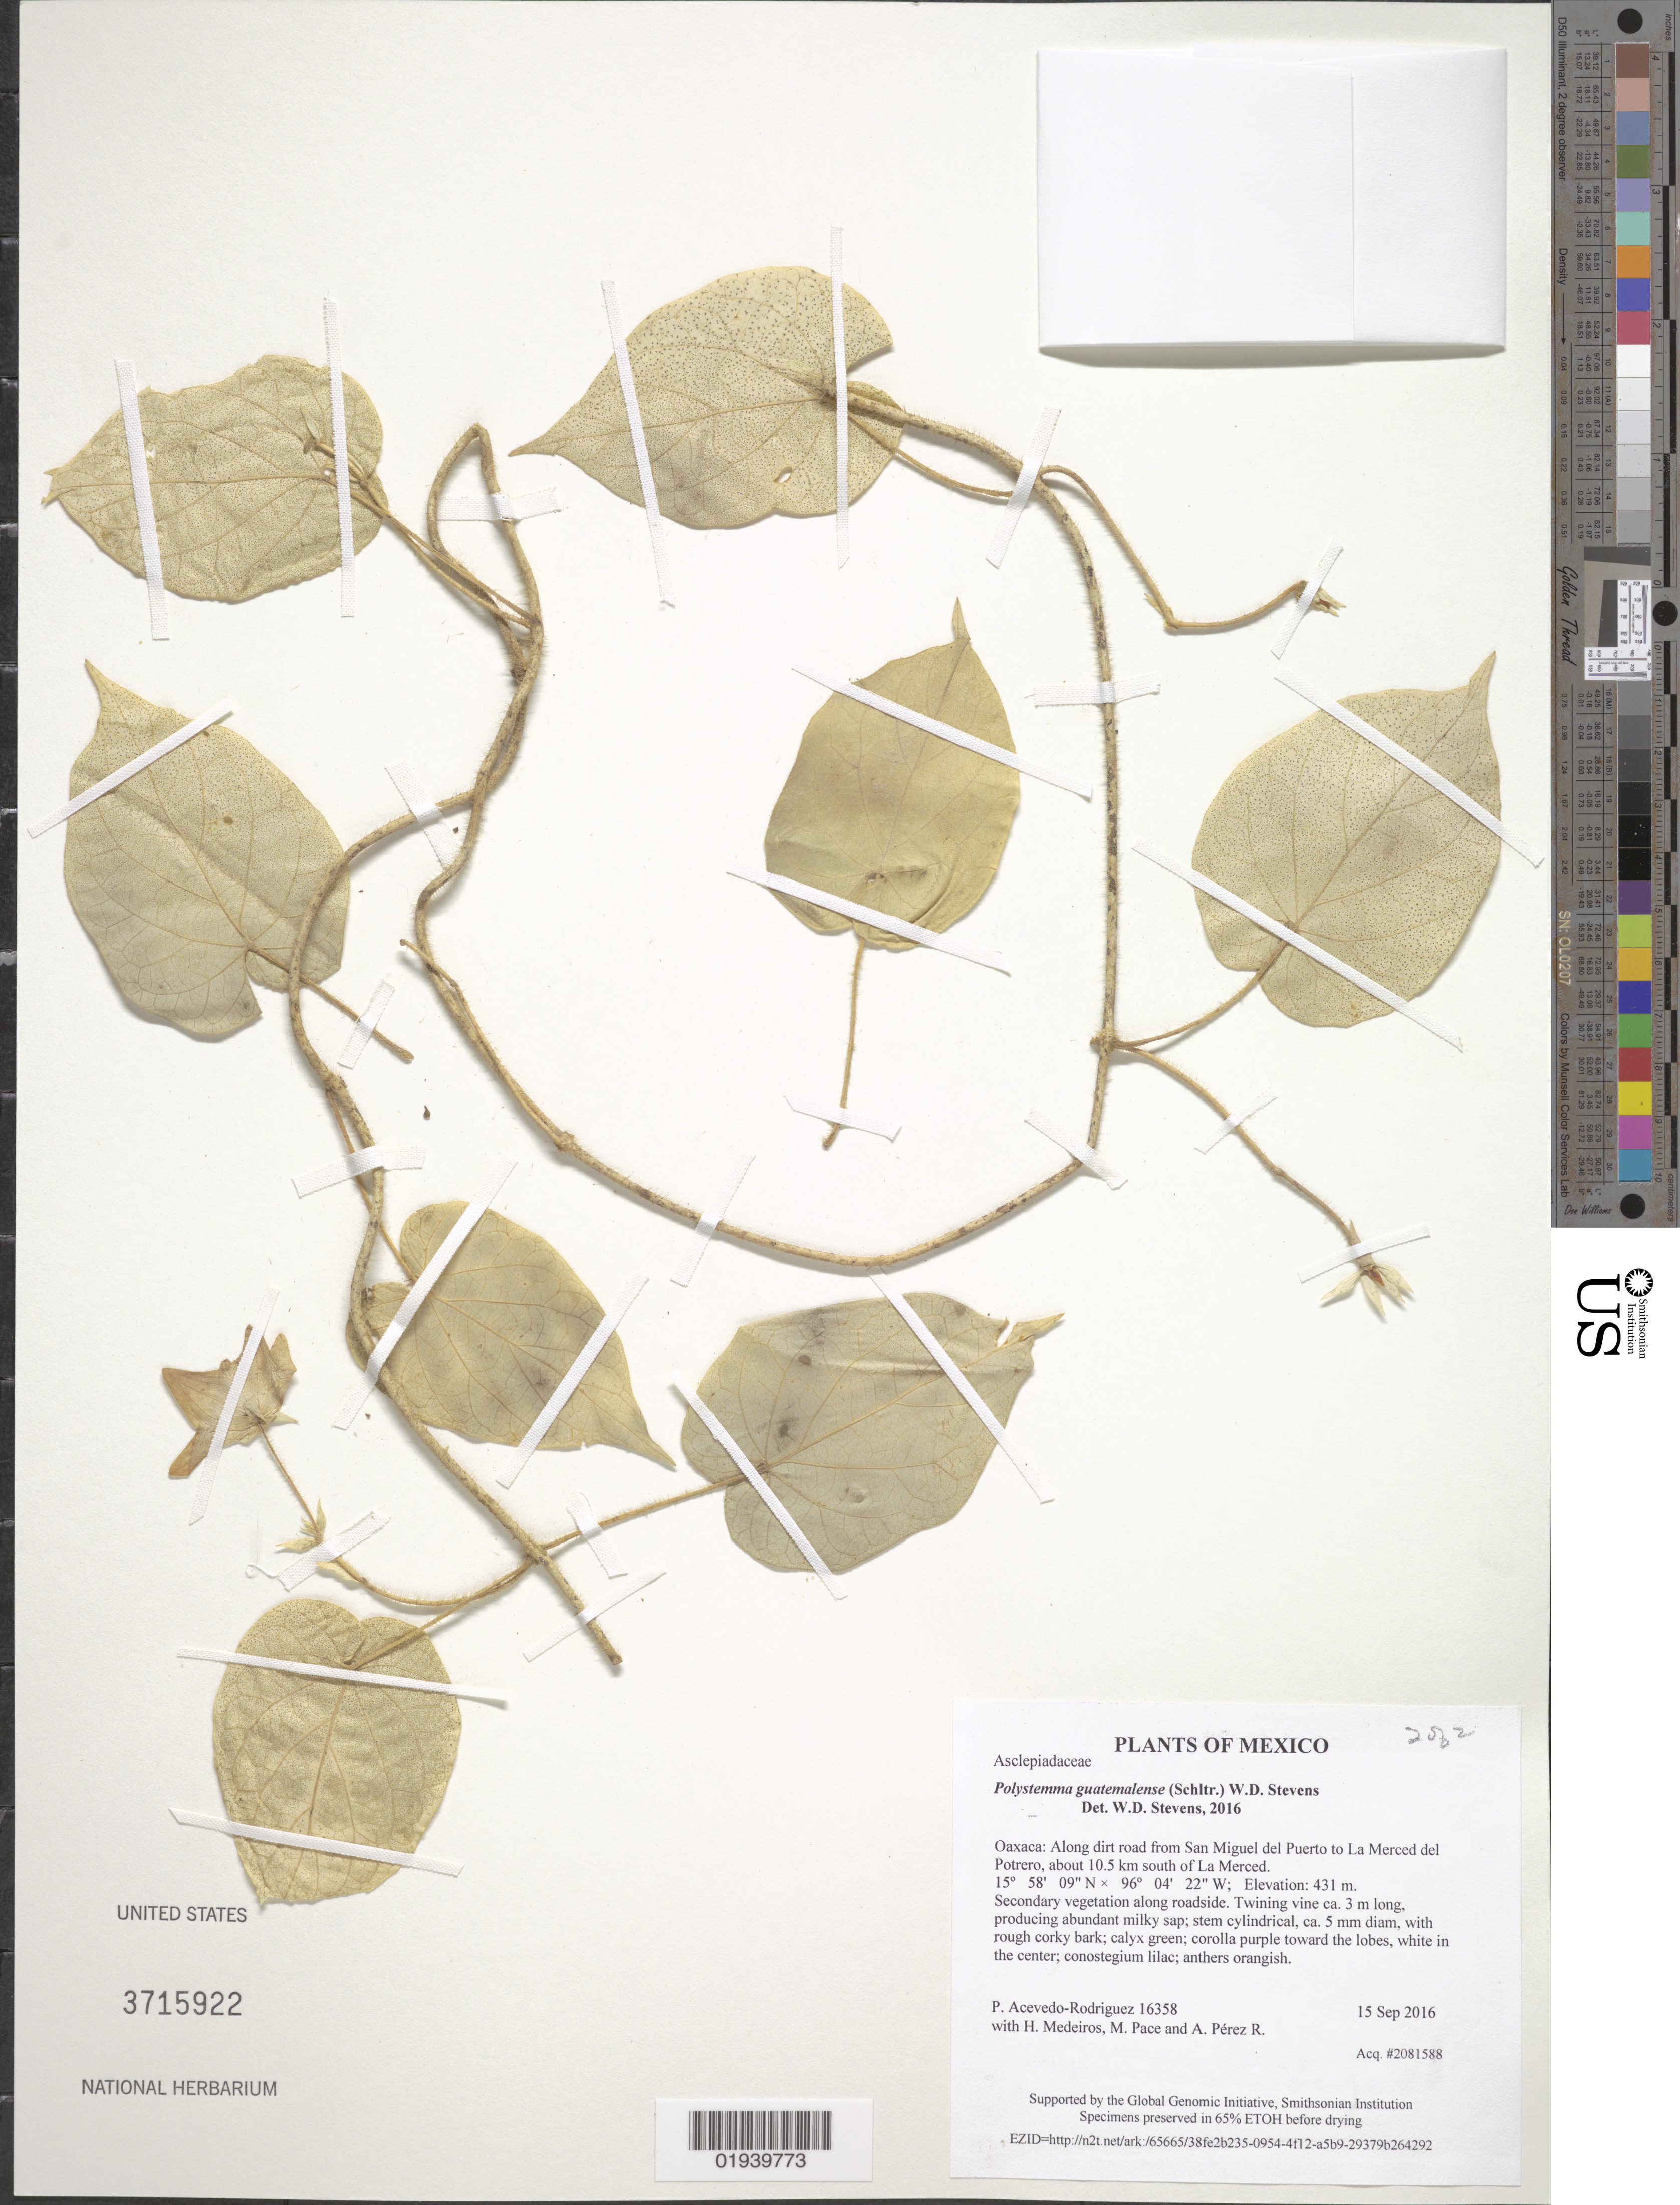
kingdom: Plantae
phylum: Tracheophyta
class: Magnoliopsida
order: Gentianales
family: Apocynaceae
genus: Polystemma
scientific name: Polystemma guatemalense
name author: (Schltr.) W.D. Stevens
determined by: Stevens, W. Douglas, Missouri Botanical Garden (MO)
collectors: P. Acevedo-Rodr., H. Medeiros, M. Pace & A. Pérez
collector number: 16358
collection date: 2016-09-15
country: Mexico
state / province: Oaxaca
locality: San Miguel del Puerto to La Merced del Potrero, about 10.5 km S of La Merced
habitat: Secondary vegetation along roadside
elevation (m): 431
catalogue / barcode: US 3715922